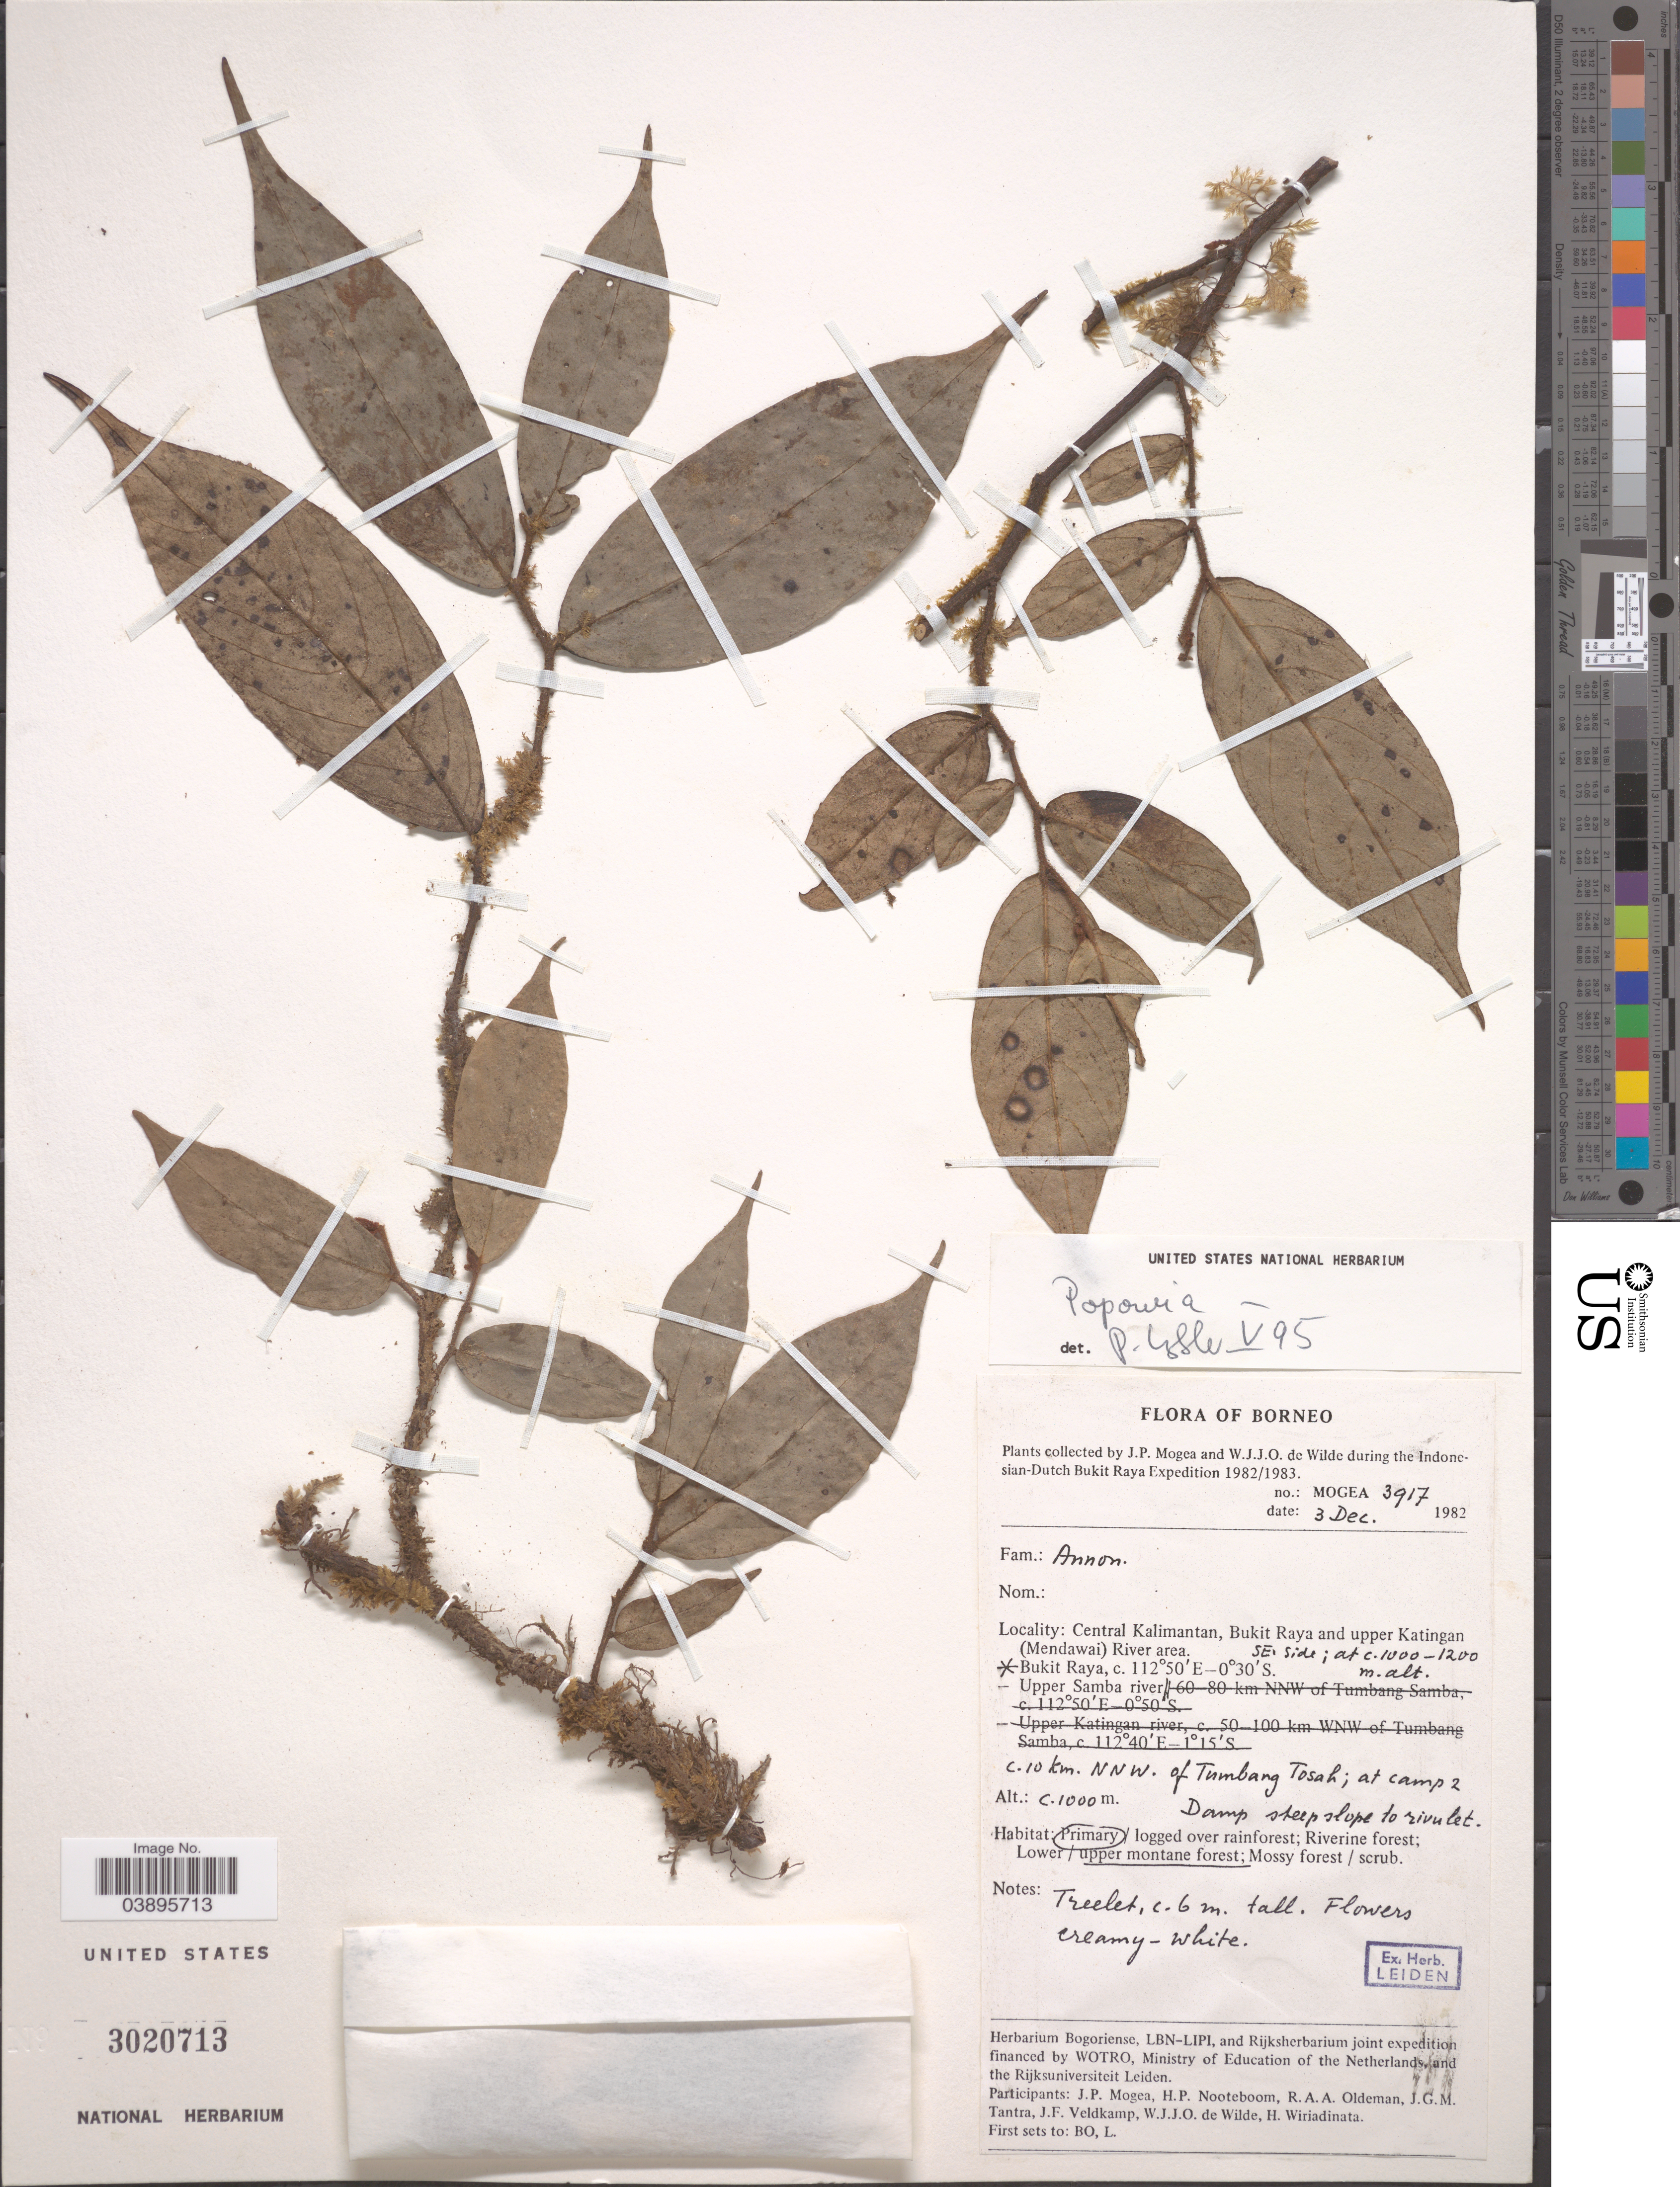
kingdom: Plantae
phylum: Tracheophyta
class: Magnoliopsida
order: Magnoliales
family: Annonaceae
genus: Popowia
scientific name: Popowia sp.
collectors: J. Mogea & W. J. de Wilde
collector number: MOGEA 3917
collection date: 1982-12-03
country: Indonesia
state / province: Kalimantan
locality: Borneo. Central Kalimantan, Bukit Raya and upper Katingan (Mendawai) River area. SE side. Bukit Raya. Upper Samba river. C. 10 km. NNW. of Tumbang Tosah; at camp 2.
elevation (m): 1000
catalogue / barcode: US 3020713